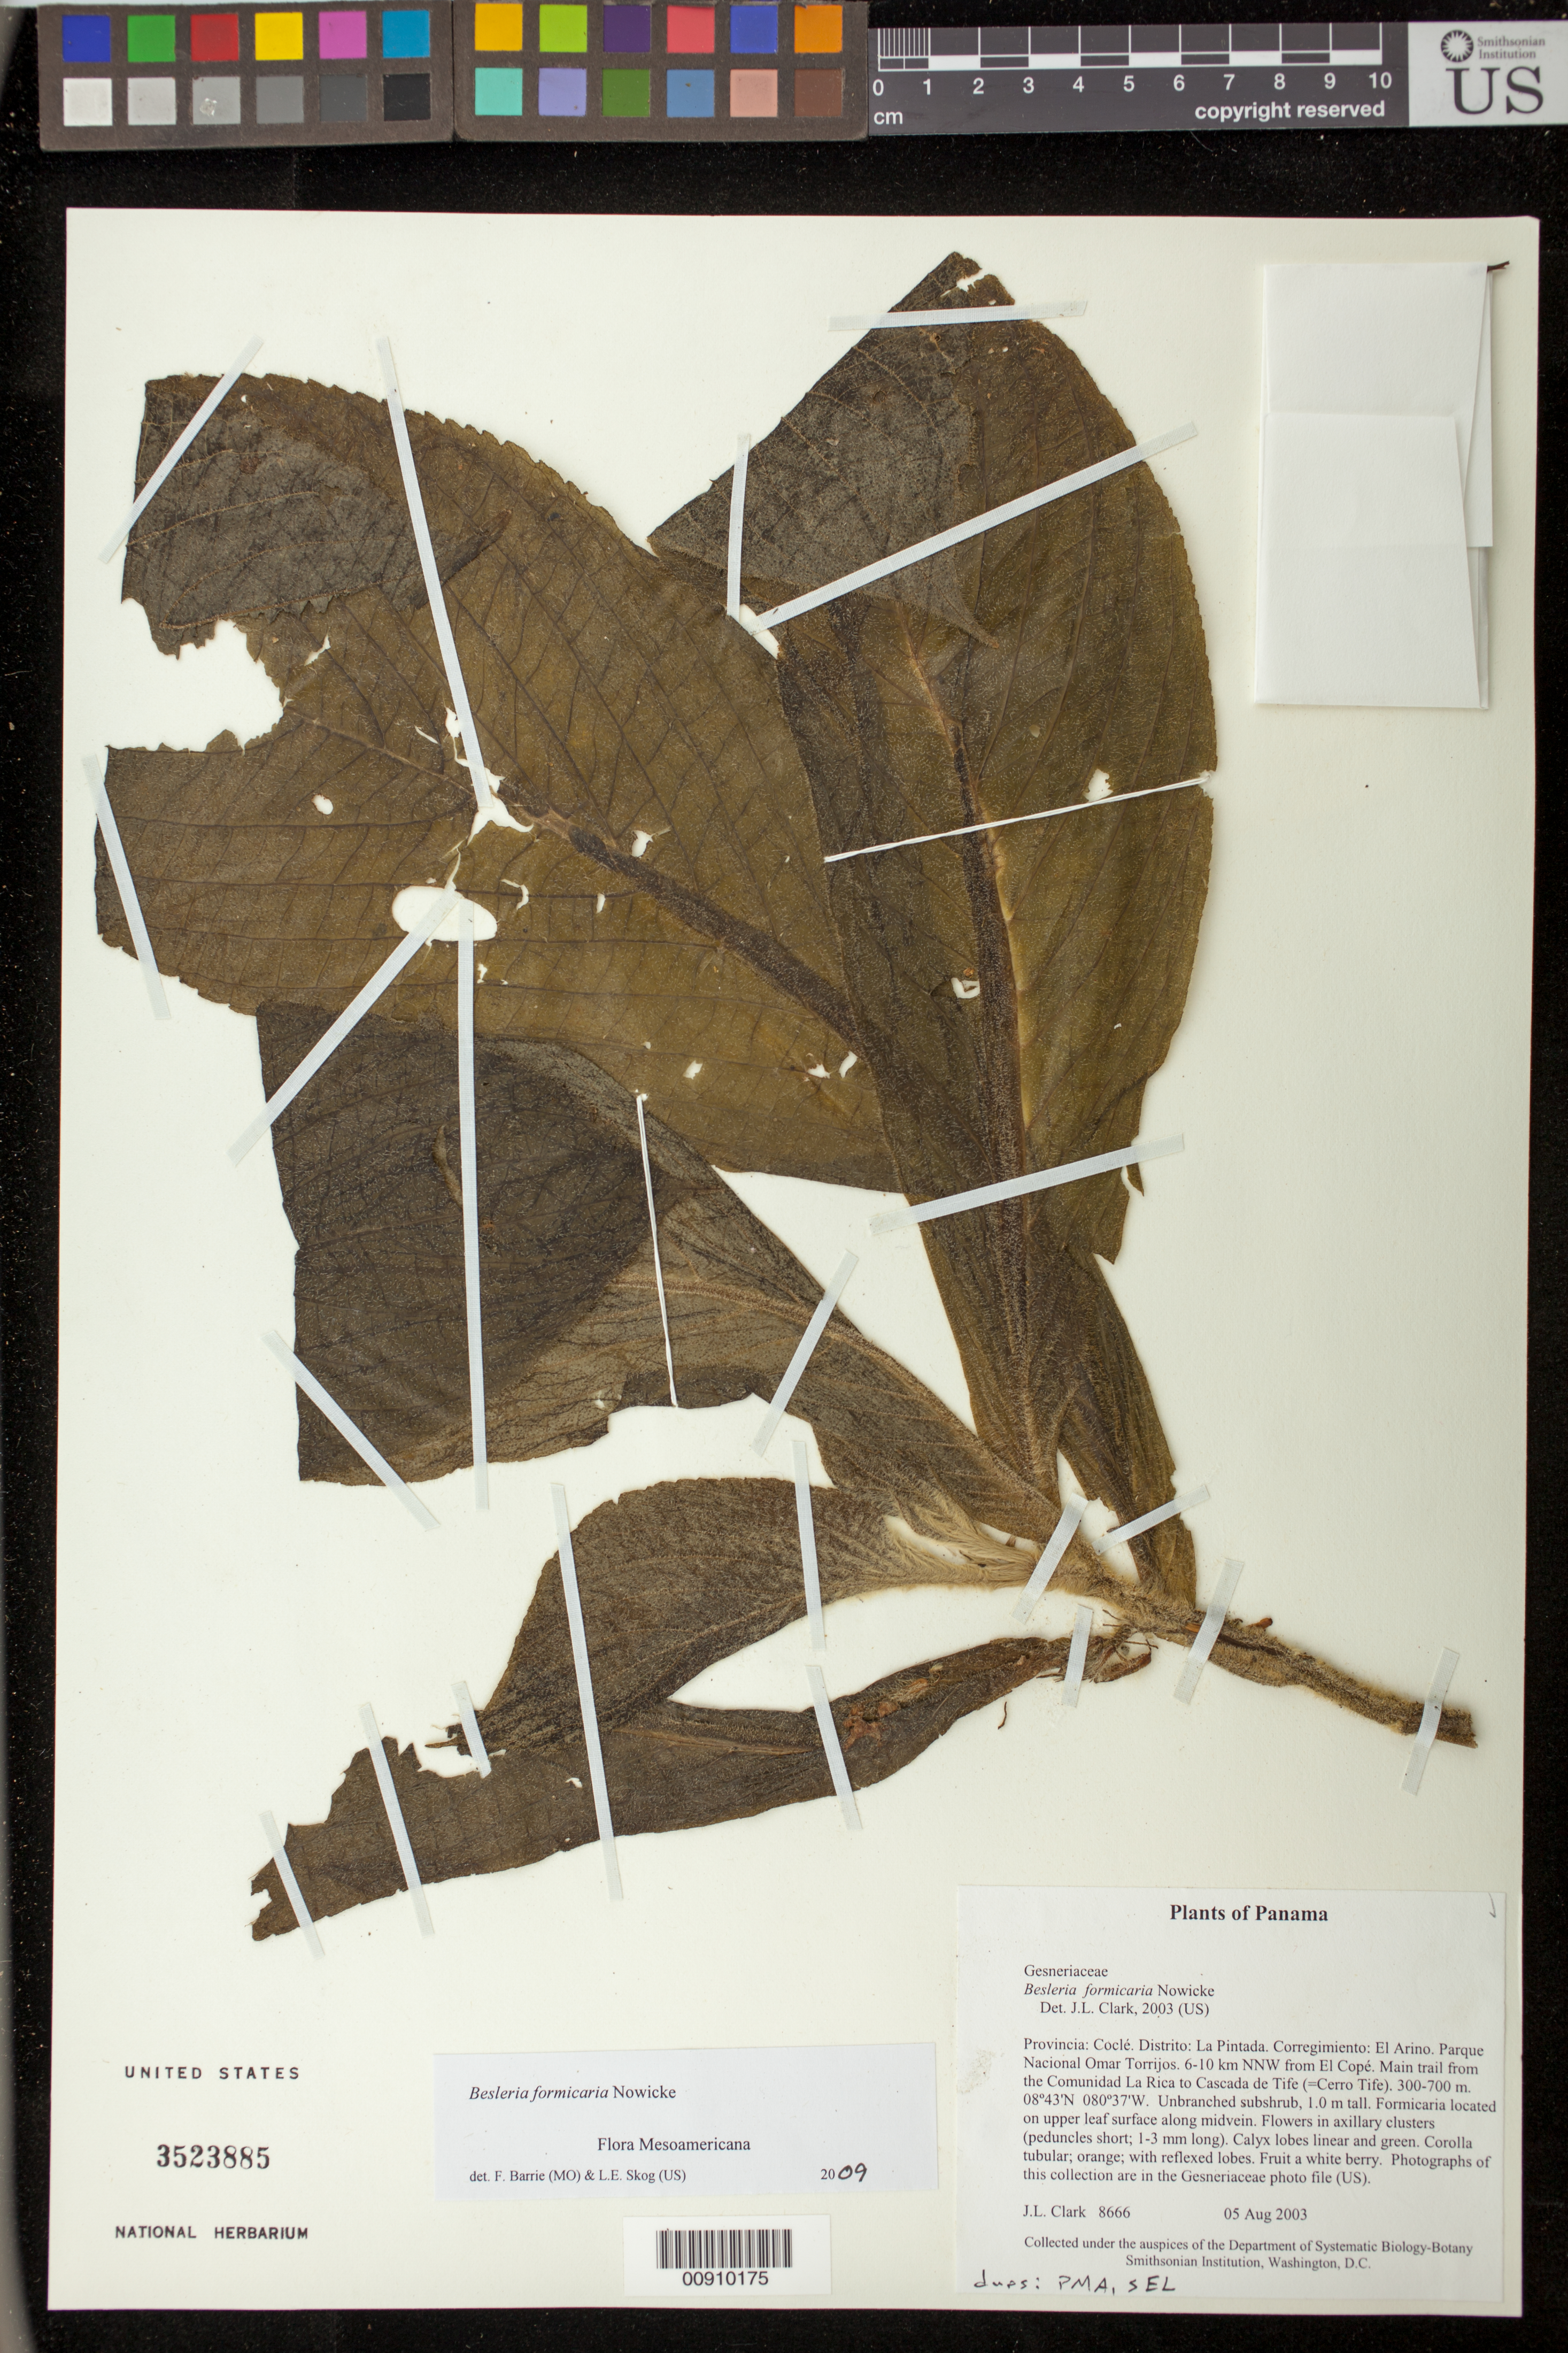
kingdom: Plantae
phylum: Tracheophyta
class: Magnoliopsida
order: Lamiales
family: Gesneriaceae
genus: Besleria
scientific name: Besleria formicaria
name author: Nowicke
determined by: Clark, J. L., (SEL), The Marie Selby Botanical Garden (UNITED STATES)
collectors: J. L. Clark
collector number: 8666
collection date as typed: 05 Aug 2003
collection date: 2003-08-05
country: Panama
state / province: Coclé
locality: La Pintada. Corregimiento: El Arino. Parque Nacional Omar Torrijos. 6-10 km NNW from El Copé. Main trail from the Comunidad La Rica to Cascada de Tife (=Cerro Tife).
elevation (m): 300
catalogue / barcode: US 3523885